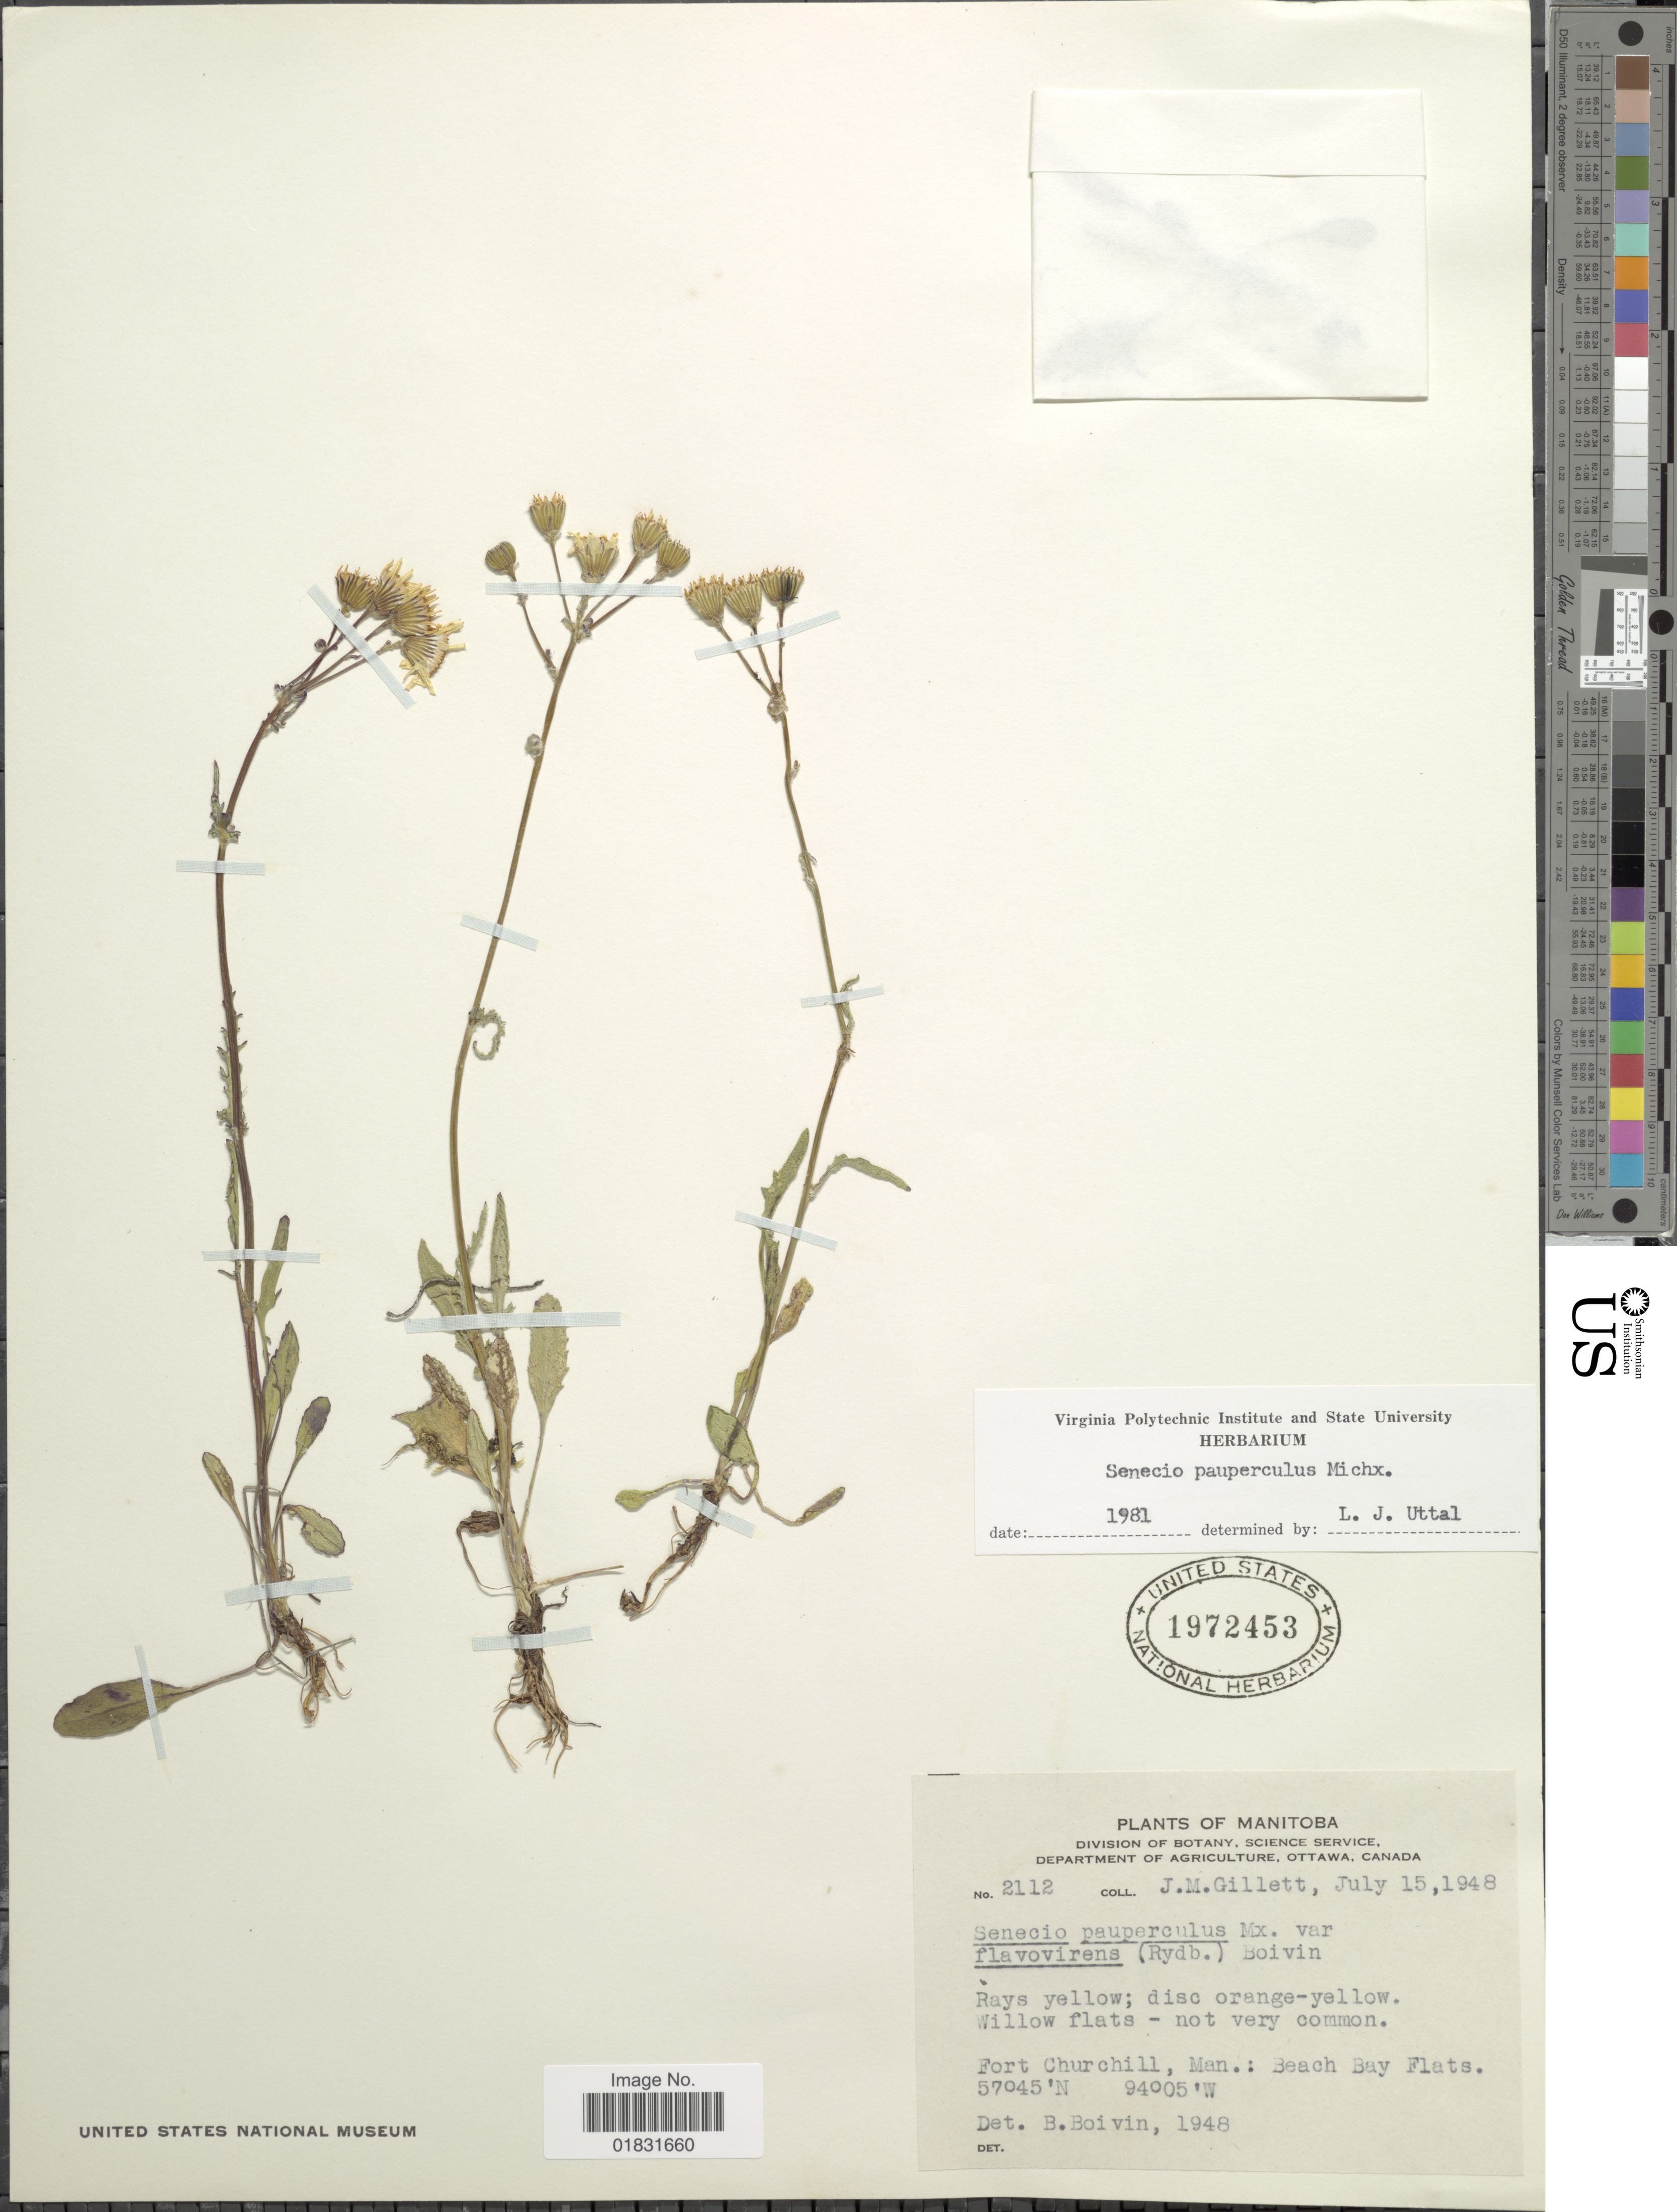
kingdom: Plantae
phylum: Tracheophyta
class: Magnoliopsida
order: Asterales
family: Asteraceae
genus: Packera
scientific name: Packera paupercula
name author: (Michx.) Á. Löve & D. Löve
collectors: J. M. Gillett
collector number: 2112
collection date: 1948-07-15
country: Canada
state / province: Manitoba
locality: Fort Churchill, Man.: Beach Bay Flats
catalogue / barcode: US 1972453